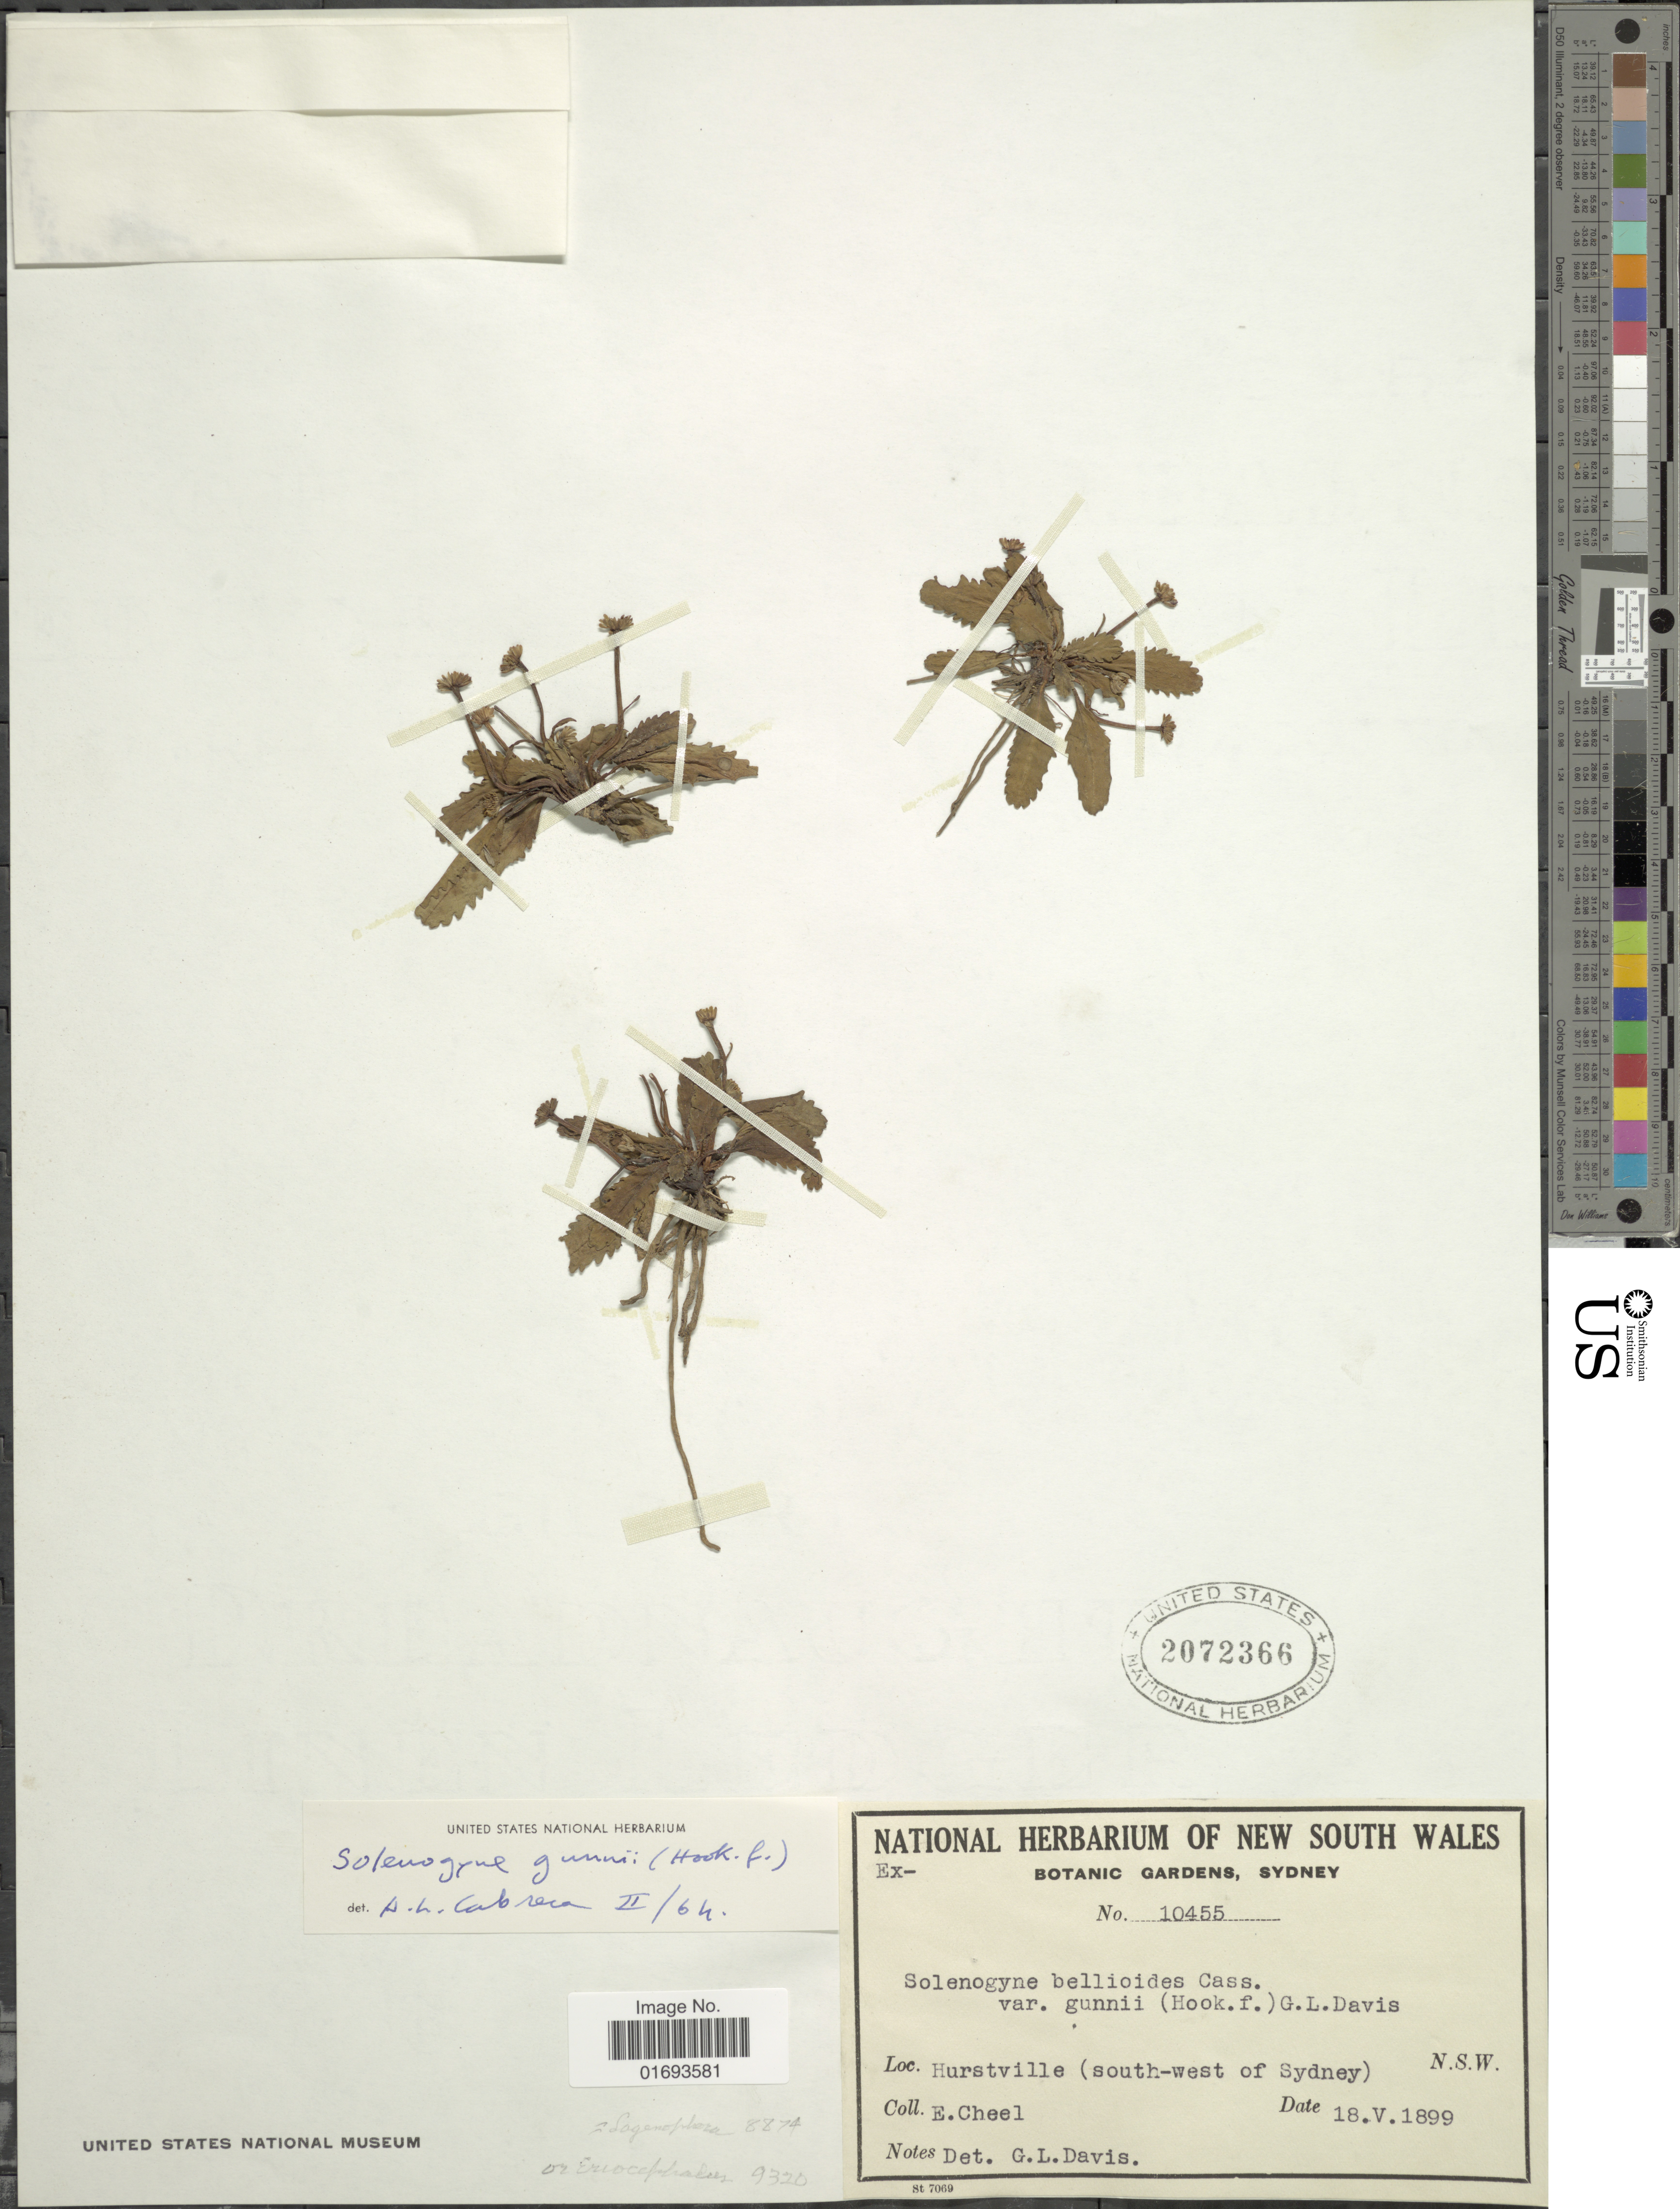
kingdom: Plantae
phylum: Tracheophyta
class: Magnoliopsida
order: Asterales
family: Asteraceae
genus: Solenogyne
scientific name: Solenogyne gunnii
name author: (Hook. f.) Cabrera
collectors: E. Cheel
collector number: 10455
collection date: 1899-05-18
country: Australia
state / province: New South Wales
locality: Hurstville (south-west of Sydney) N.S.W.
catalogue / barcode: US 2072366